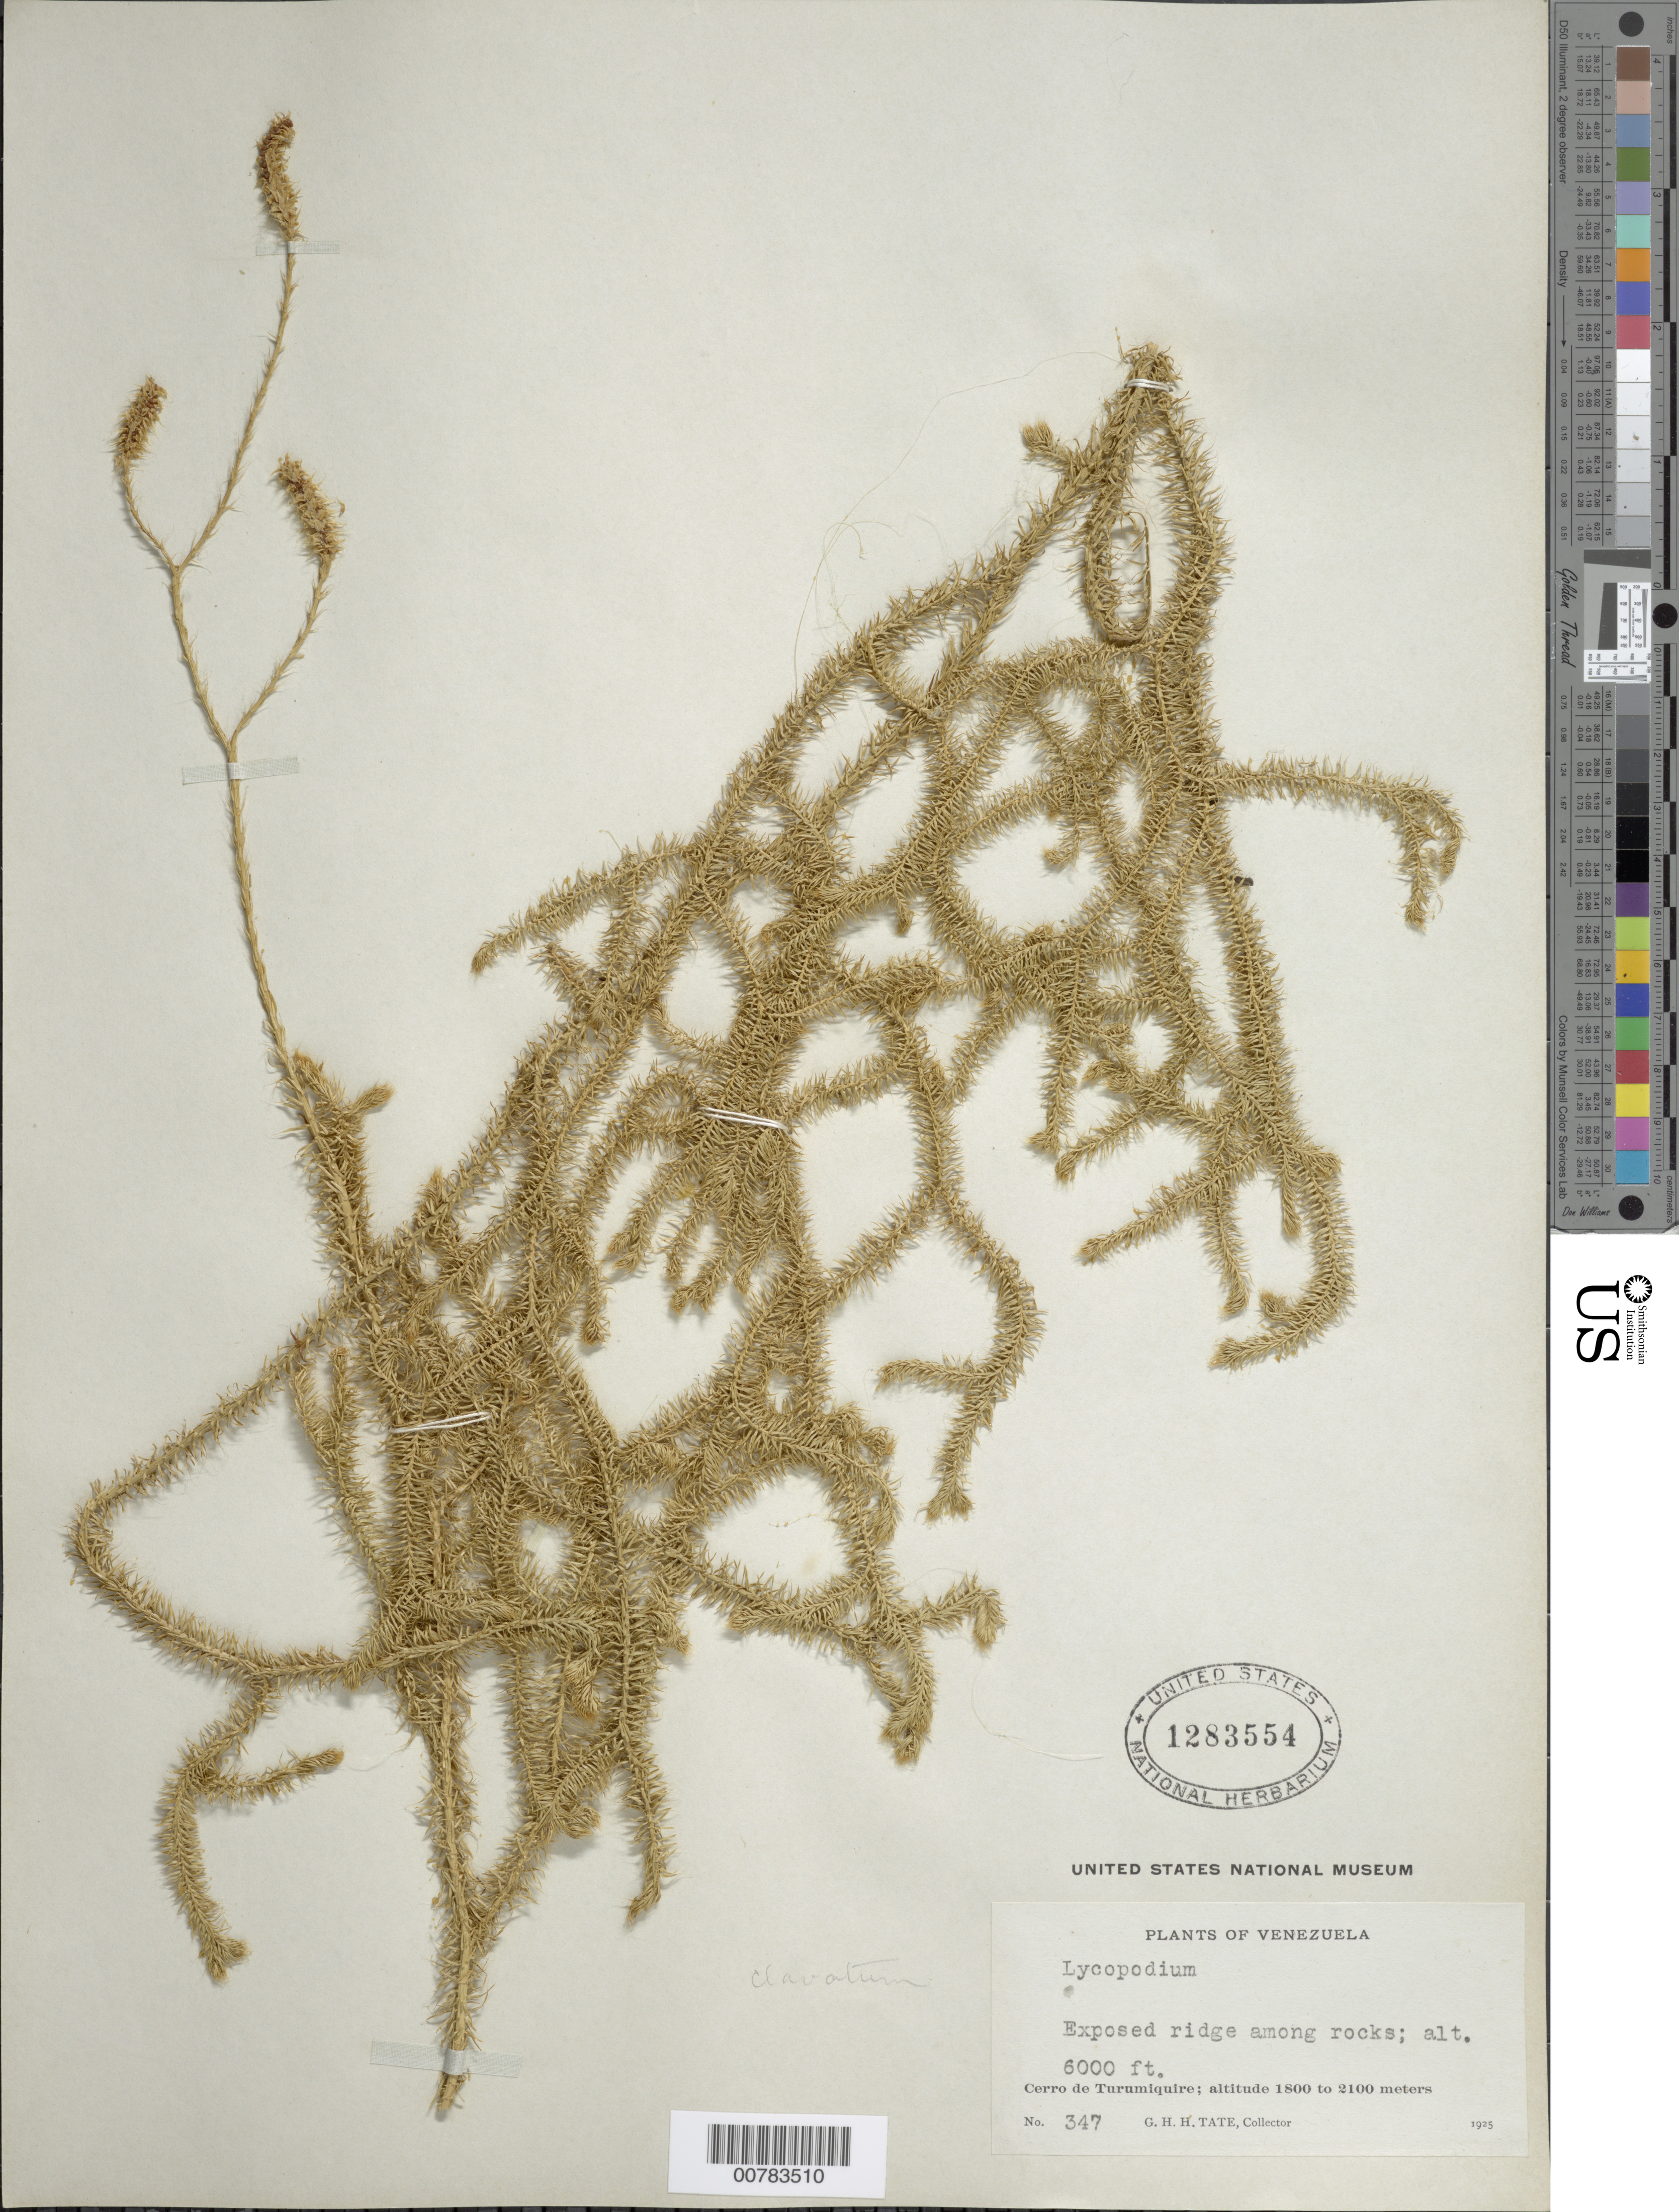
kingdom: Plantae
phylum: Tracheophyta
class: Lycopodiopsida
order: Lycopodiales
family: Lycopodiaceae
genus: Lycopodium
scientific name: Lycopodium clavatum subsp. clavatum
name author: L.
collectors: G. H. H.Tate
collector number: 347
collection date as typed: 1925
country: Venezuela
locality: Cerro de Turumiquire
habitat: Exposed ridge among rocks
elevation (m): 1829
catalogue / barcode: US 1283554